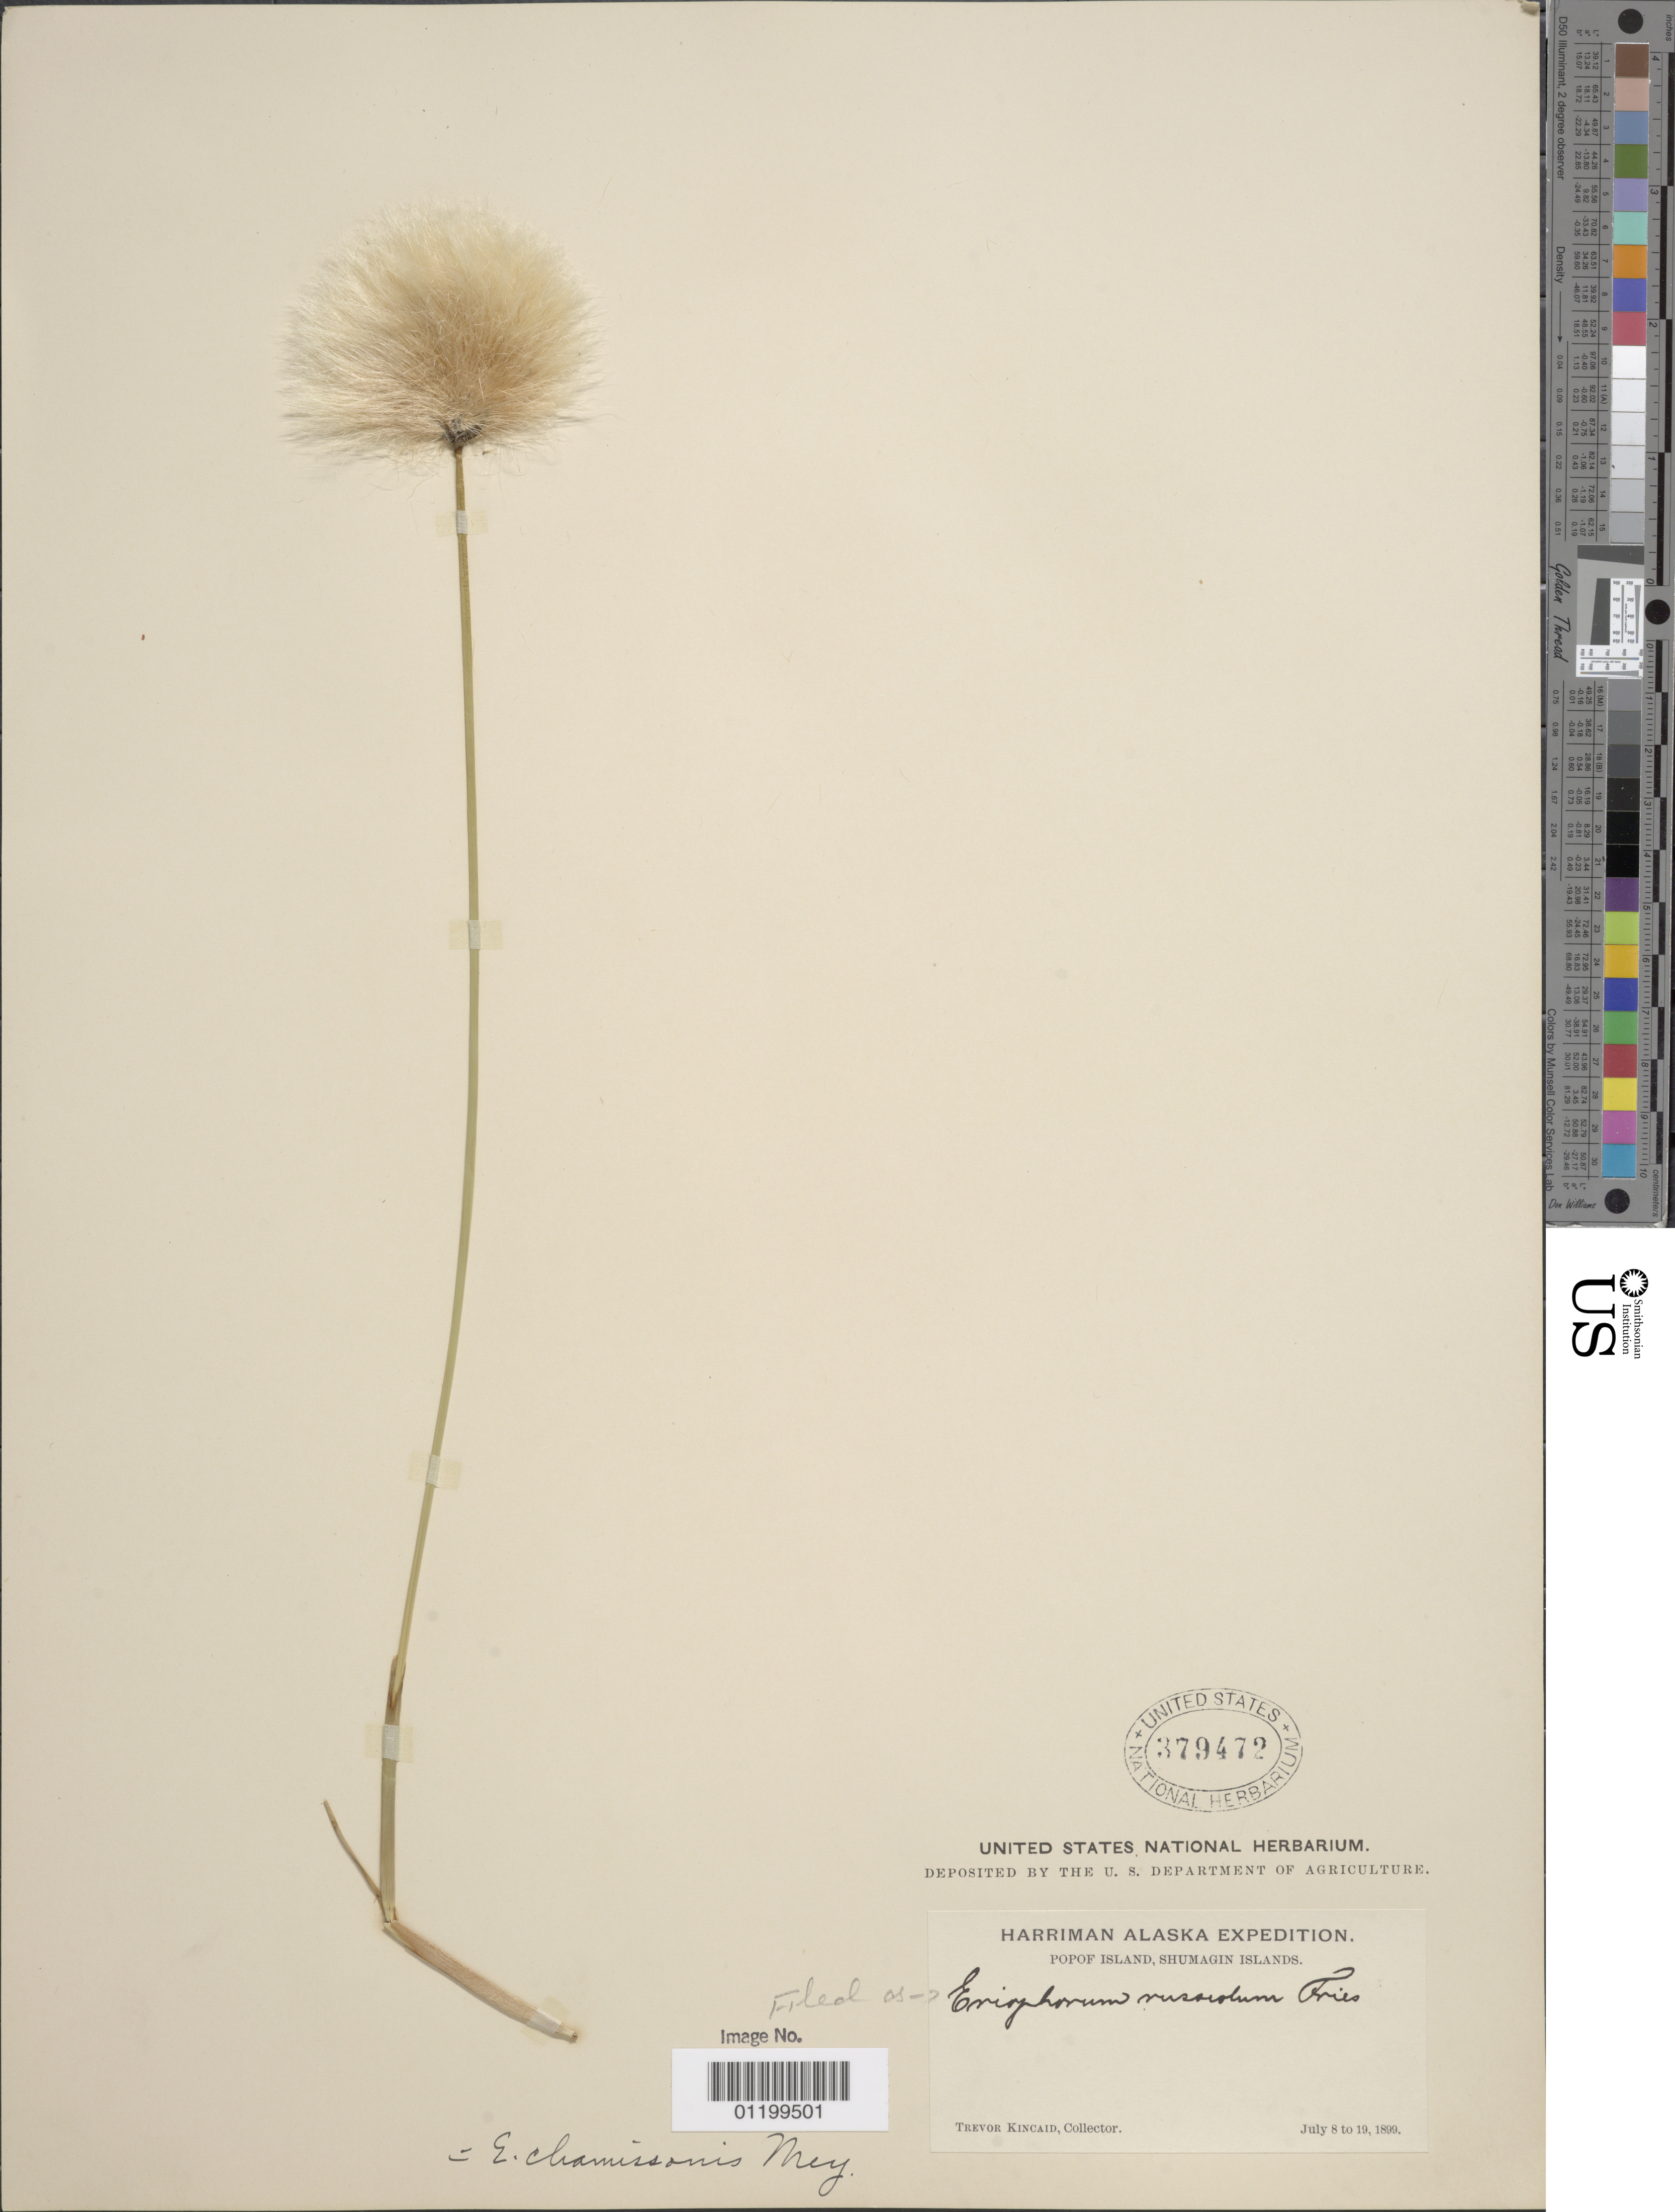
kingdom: Plantae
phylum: Tracheophyta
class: Liliopsida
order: Poales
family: Cyperaceae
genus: Eriophorum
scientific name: Eriophorum chamissonis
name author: C.A. Mey.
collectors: T. C. Kincaid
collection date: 1899-07-08/1899-07-19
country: United States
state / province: Alaska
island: Popof Island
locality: Popof Island, Shumagin Islands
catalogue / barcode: US 379472